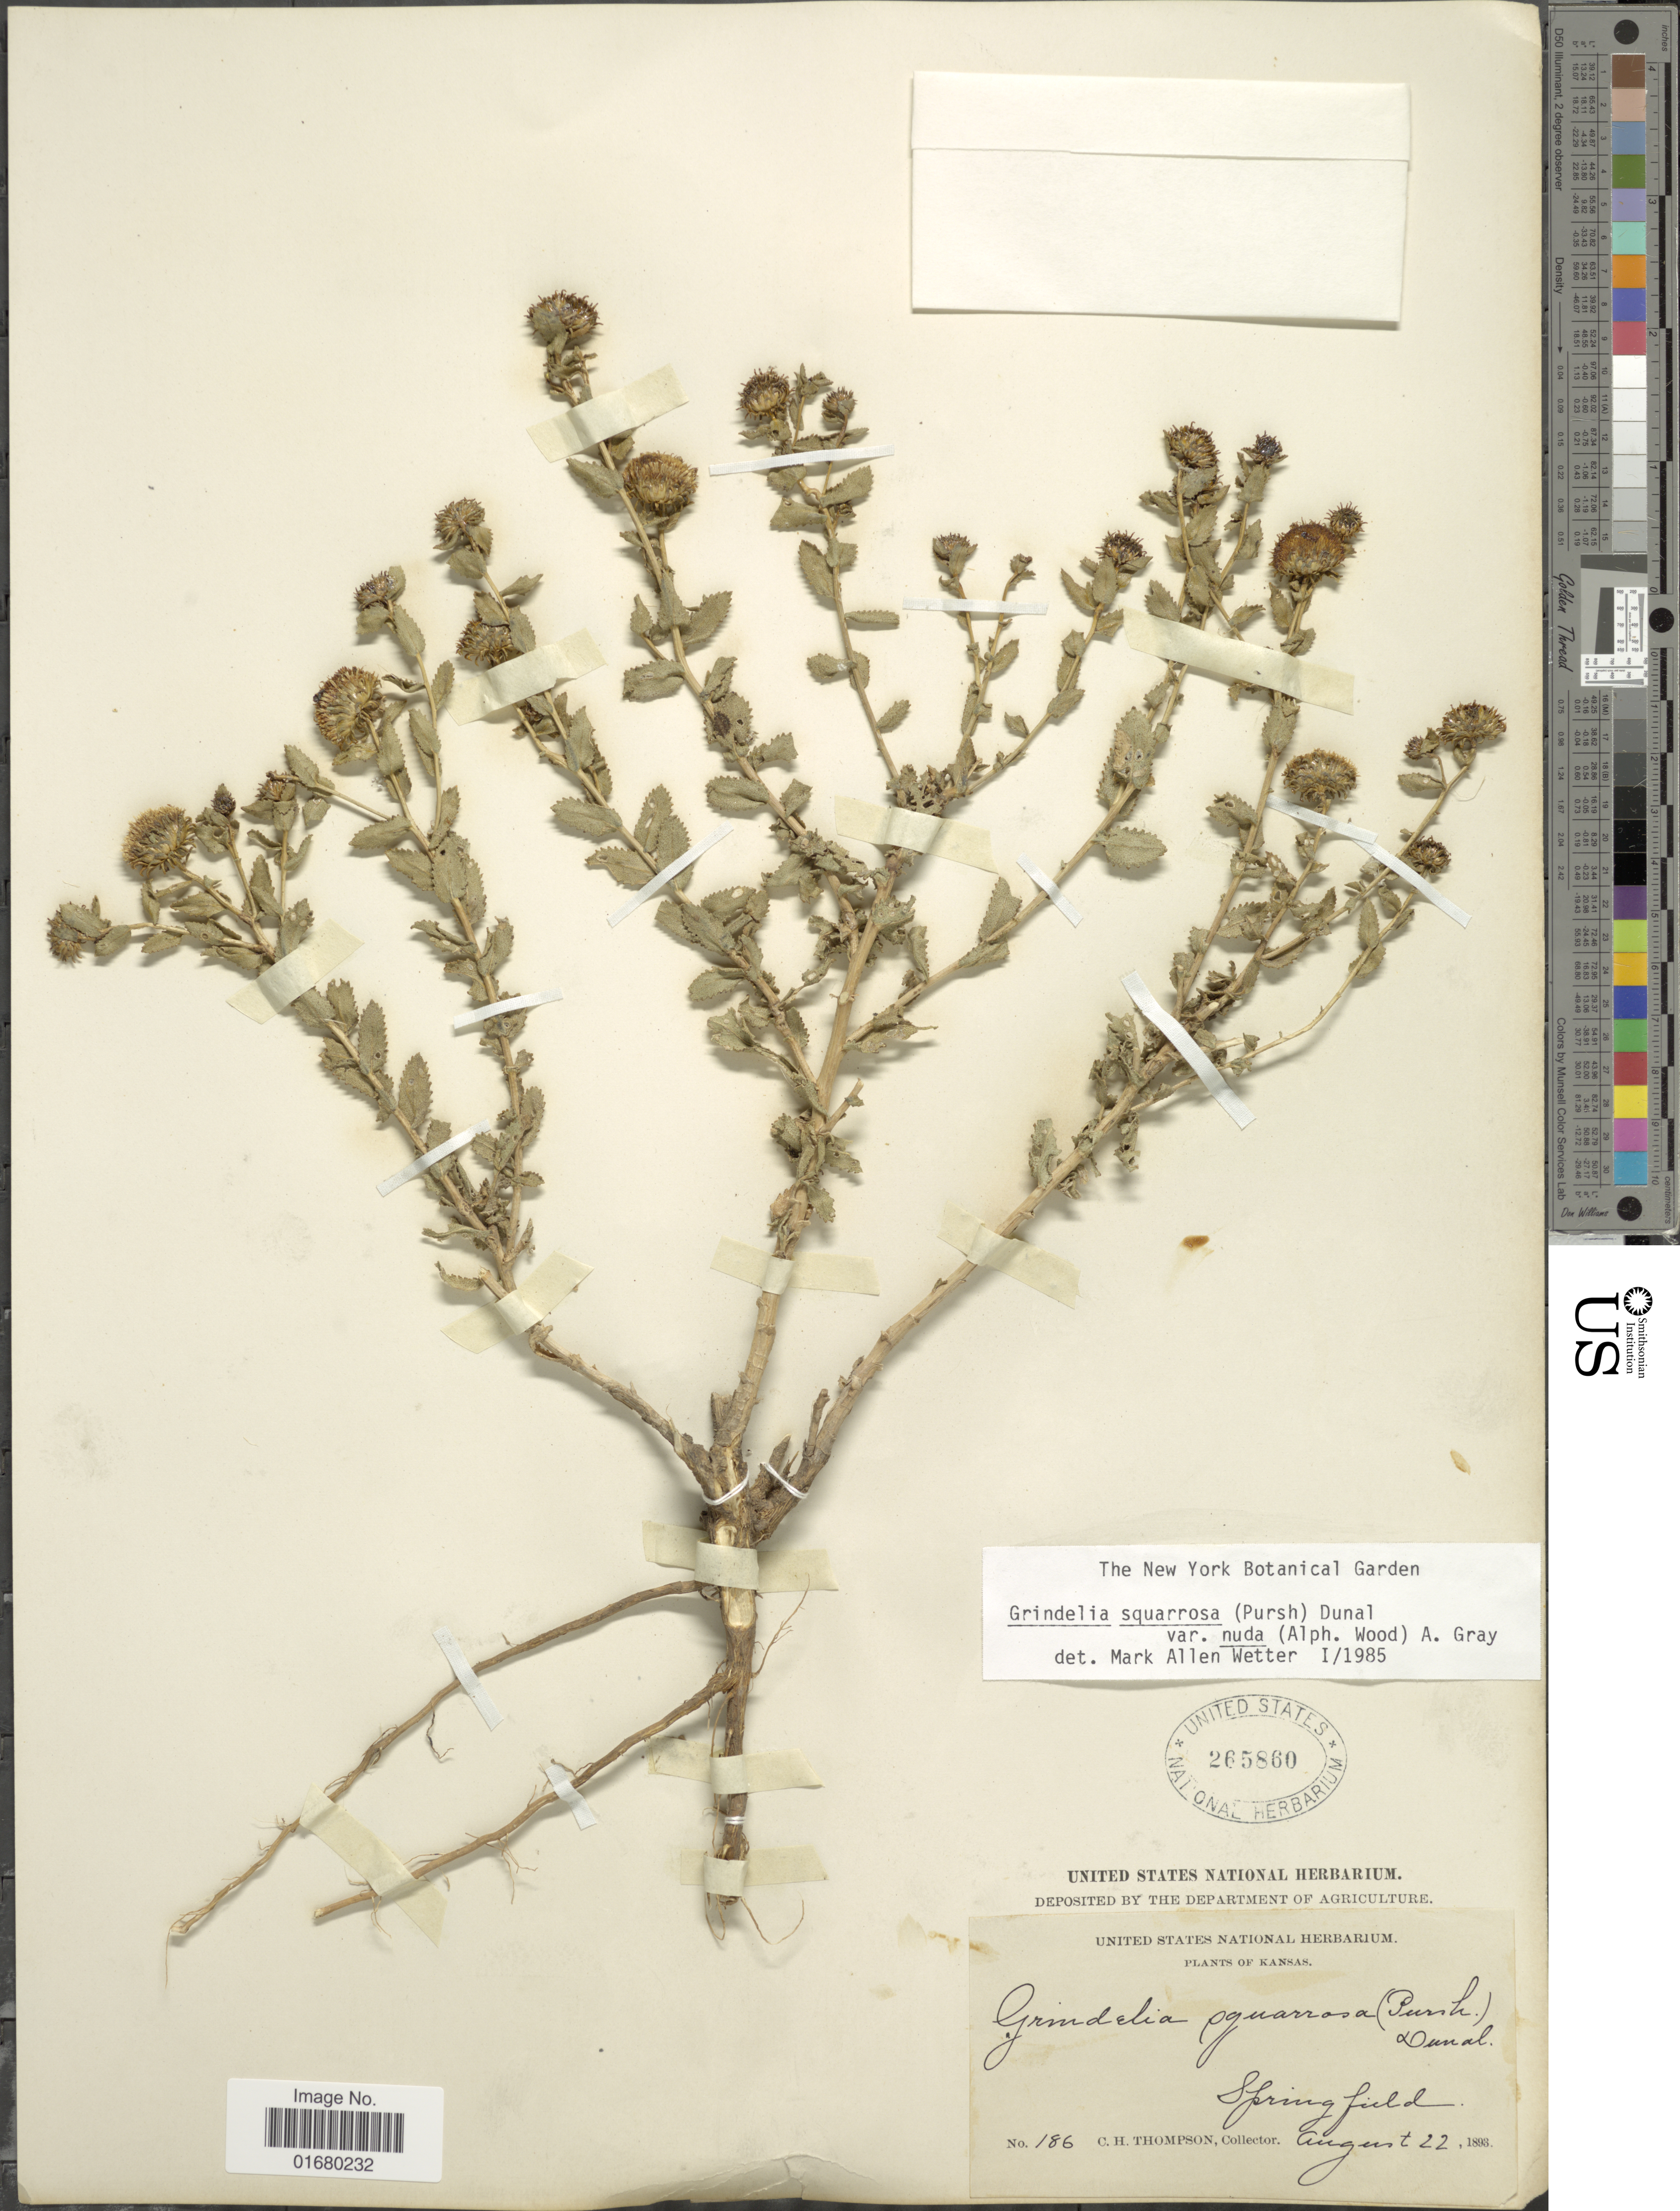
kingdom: Plantae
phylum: Tracheophyta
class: Magnoliopsida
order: Asterales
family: Asteraceae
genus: Grindelia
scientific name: Grindelia squarrosa var. nuda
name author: (Alph. Wood) A. Gray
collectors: C. H. Thompson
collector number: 186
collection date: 1893-08-22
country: United States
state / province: Kansas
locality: Springfield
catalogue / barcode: US 265860